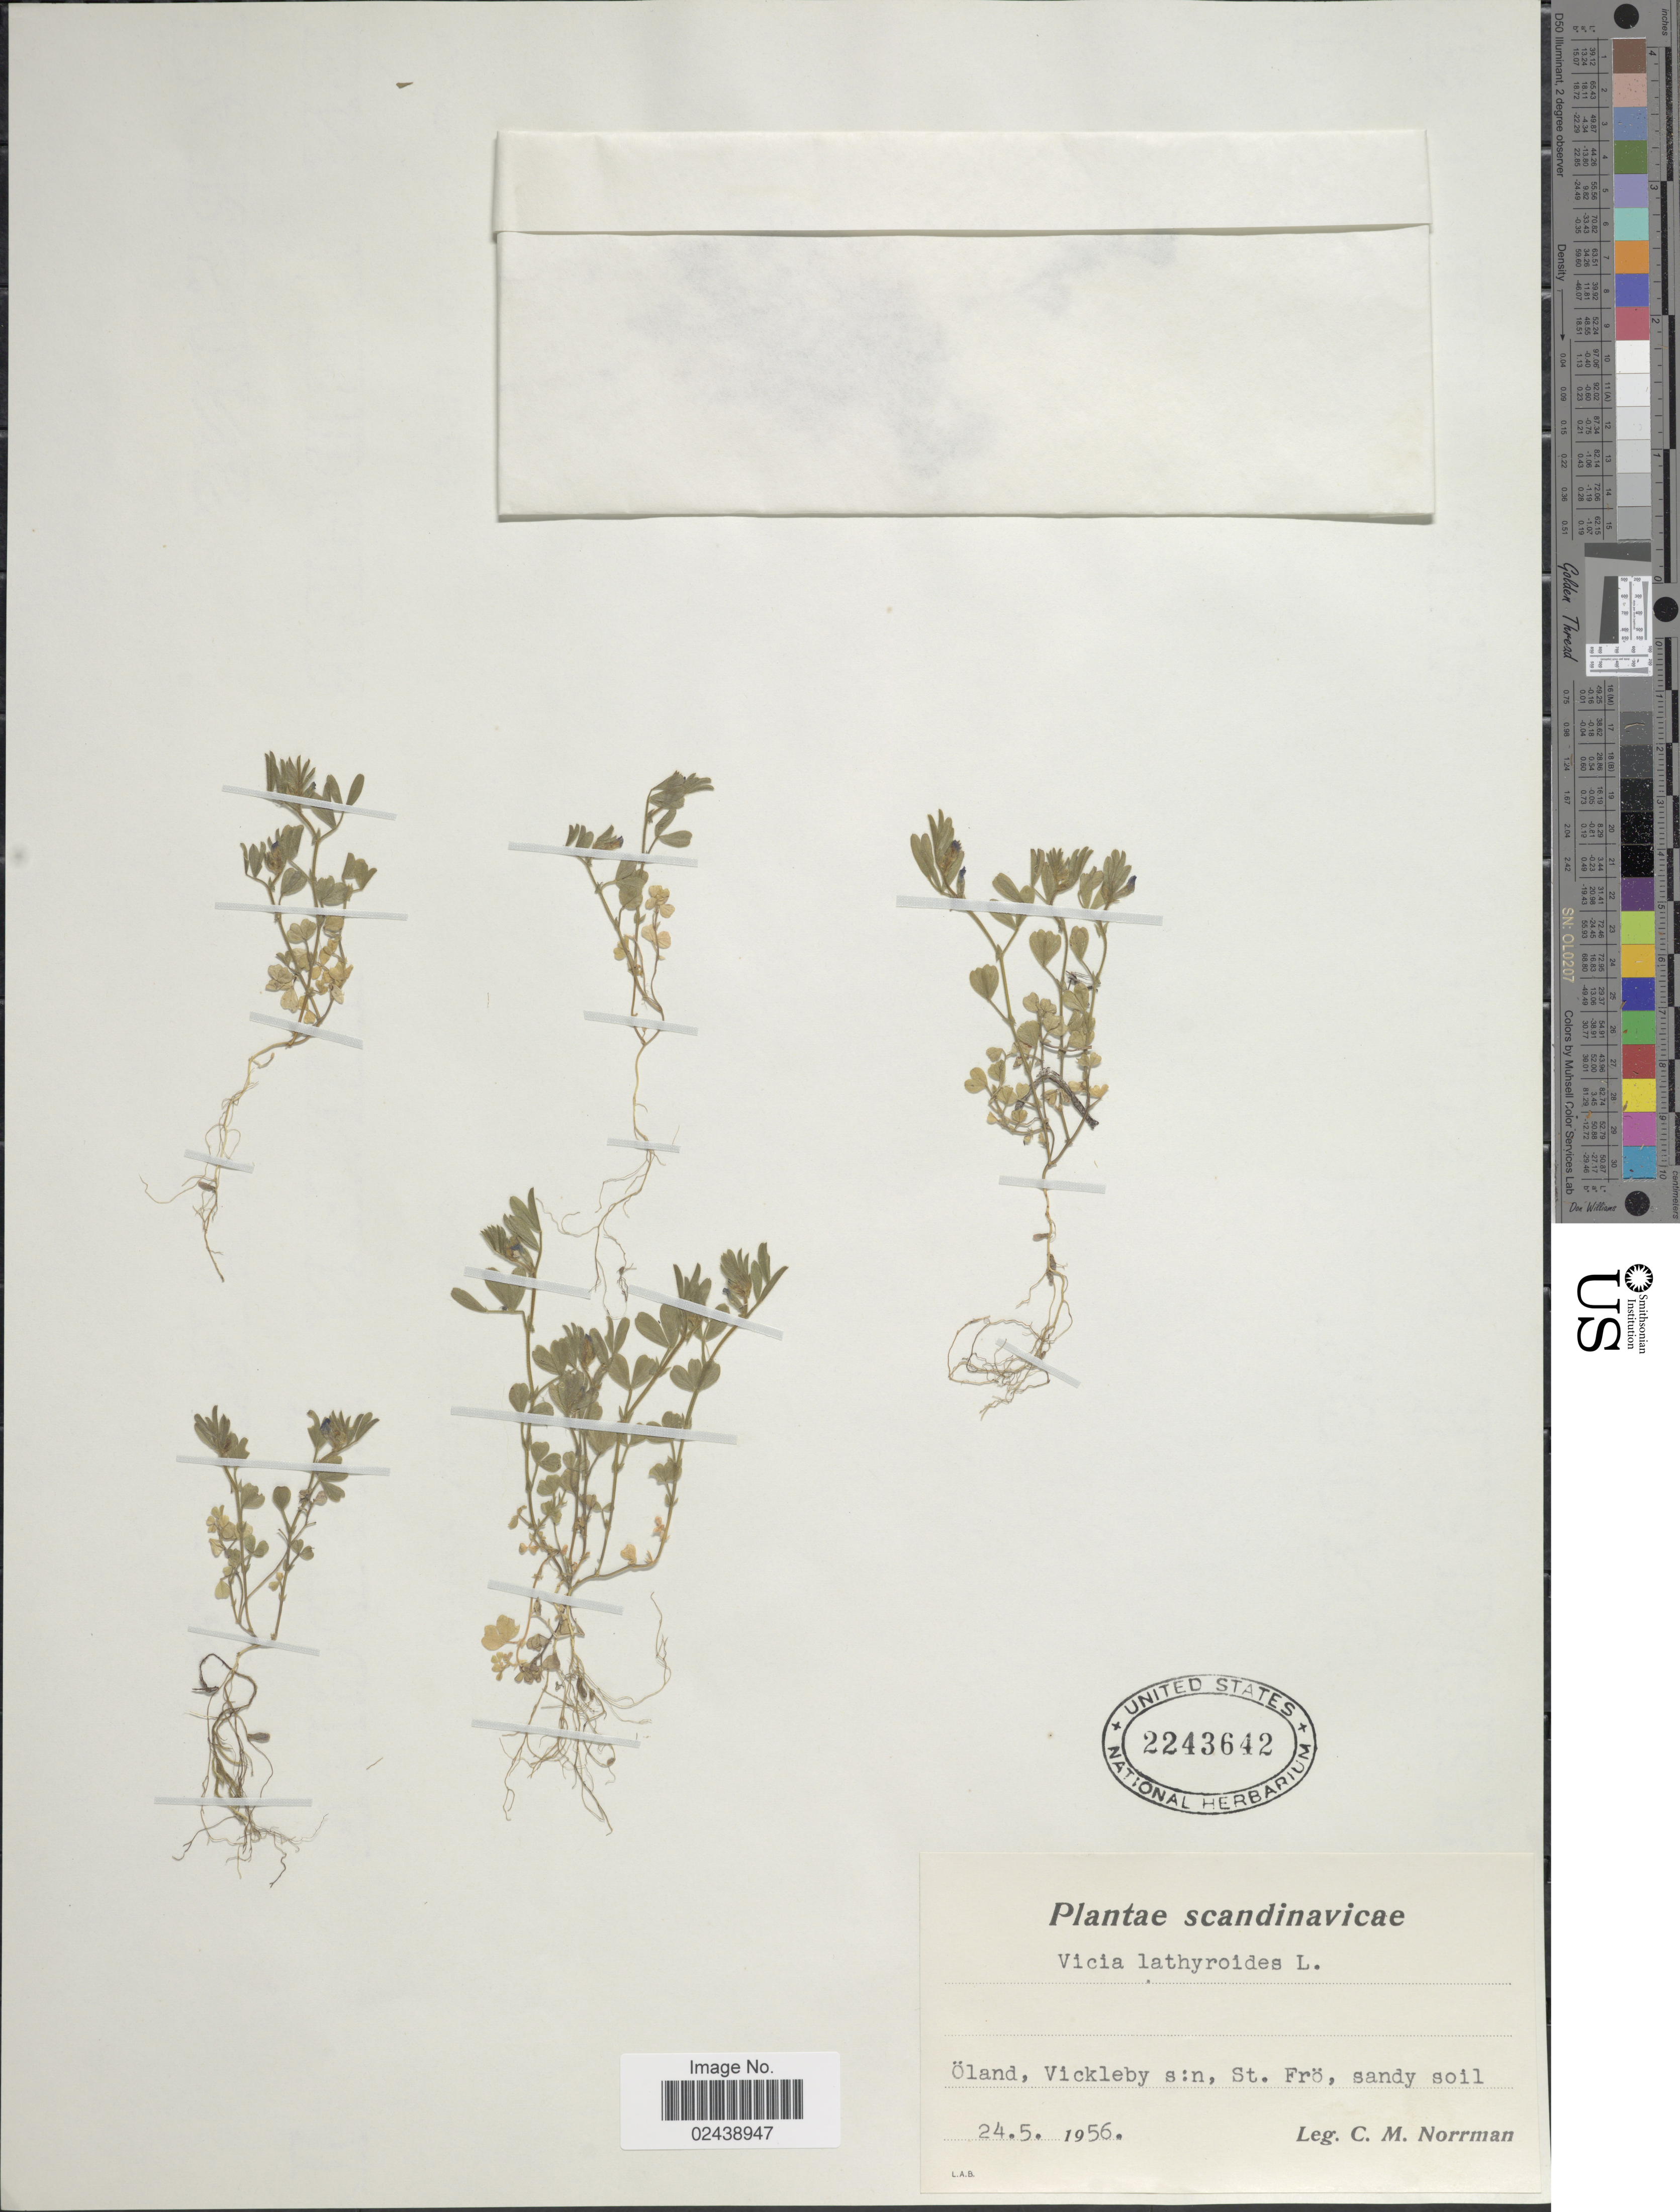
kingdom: Plantae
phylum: Tracheophyta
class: Magnoliopsida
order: Fabales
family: Fabaceae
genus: Vicia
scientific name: Vicia lathyroides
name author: L.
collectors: C. Norrman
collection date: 1956-05-24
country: Sweden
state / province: Kalmar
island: Oland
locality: Scandinavicae, Oland, Vickleby s:n, St. Fro.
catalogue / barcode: US 2243642